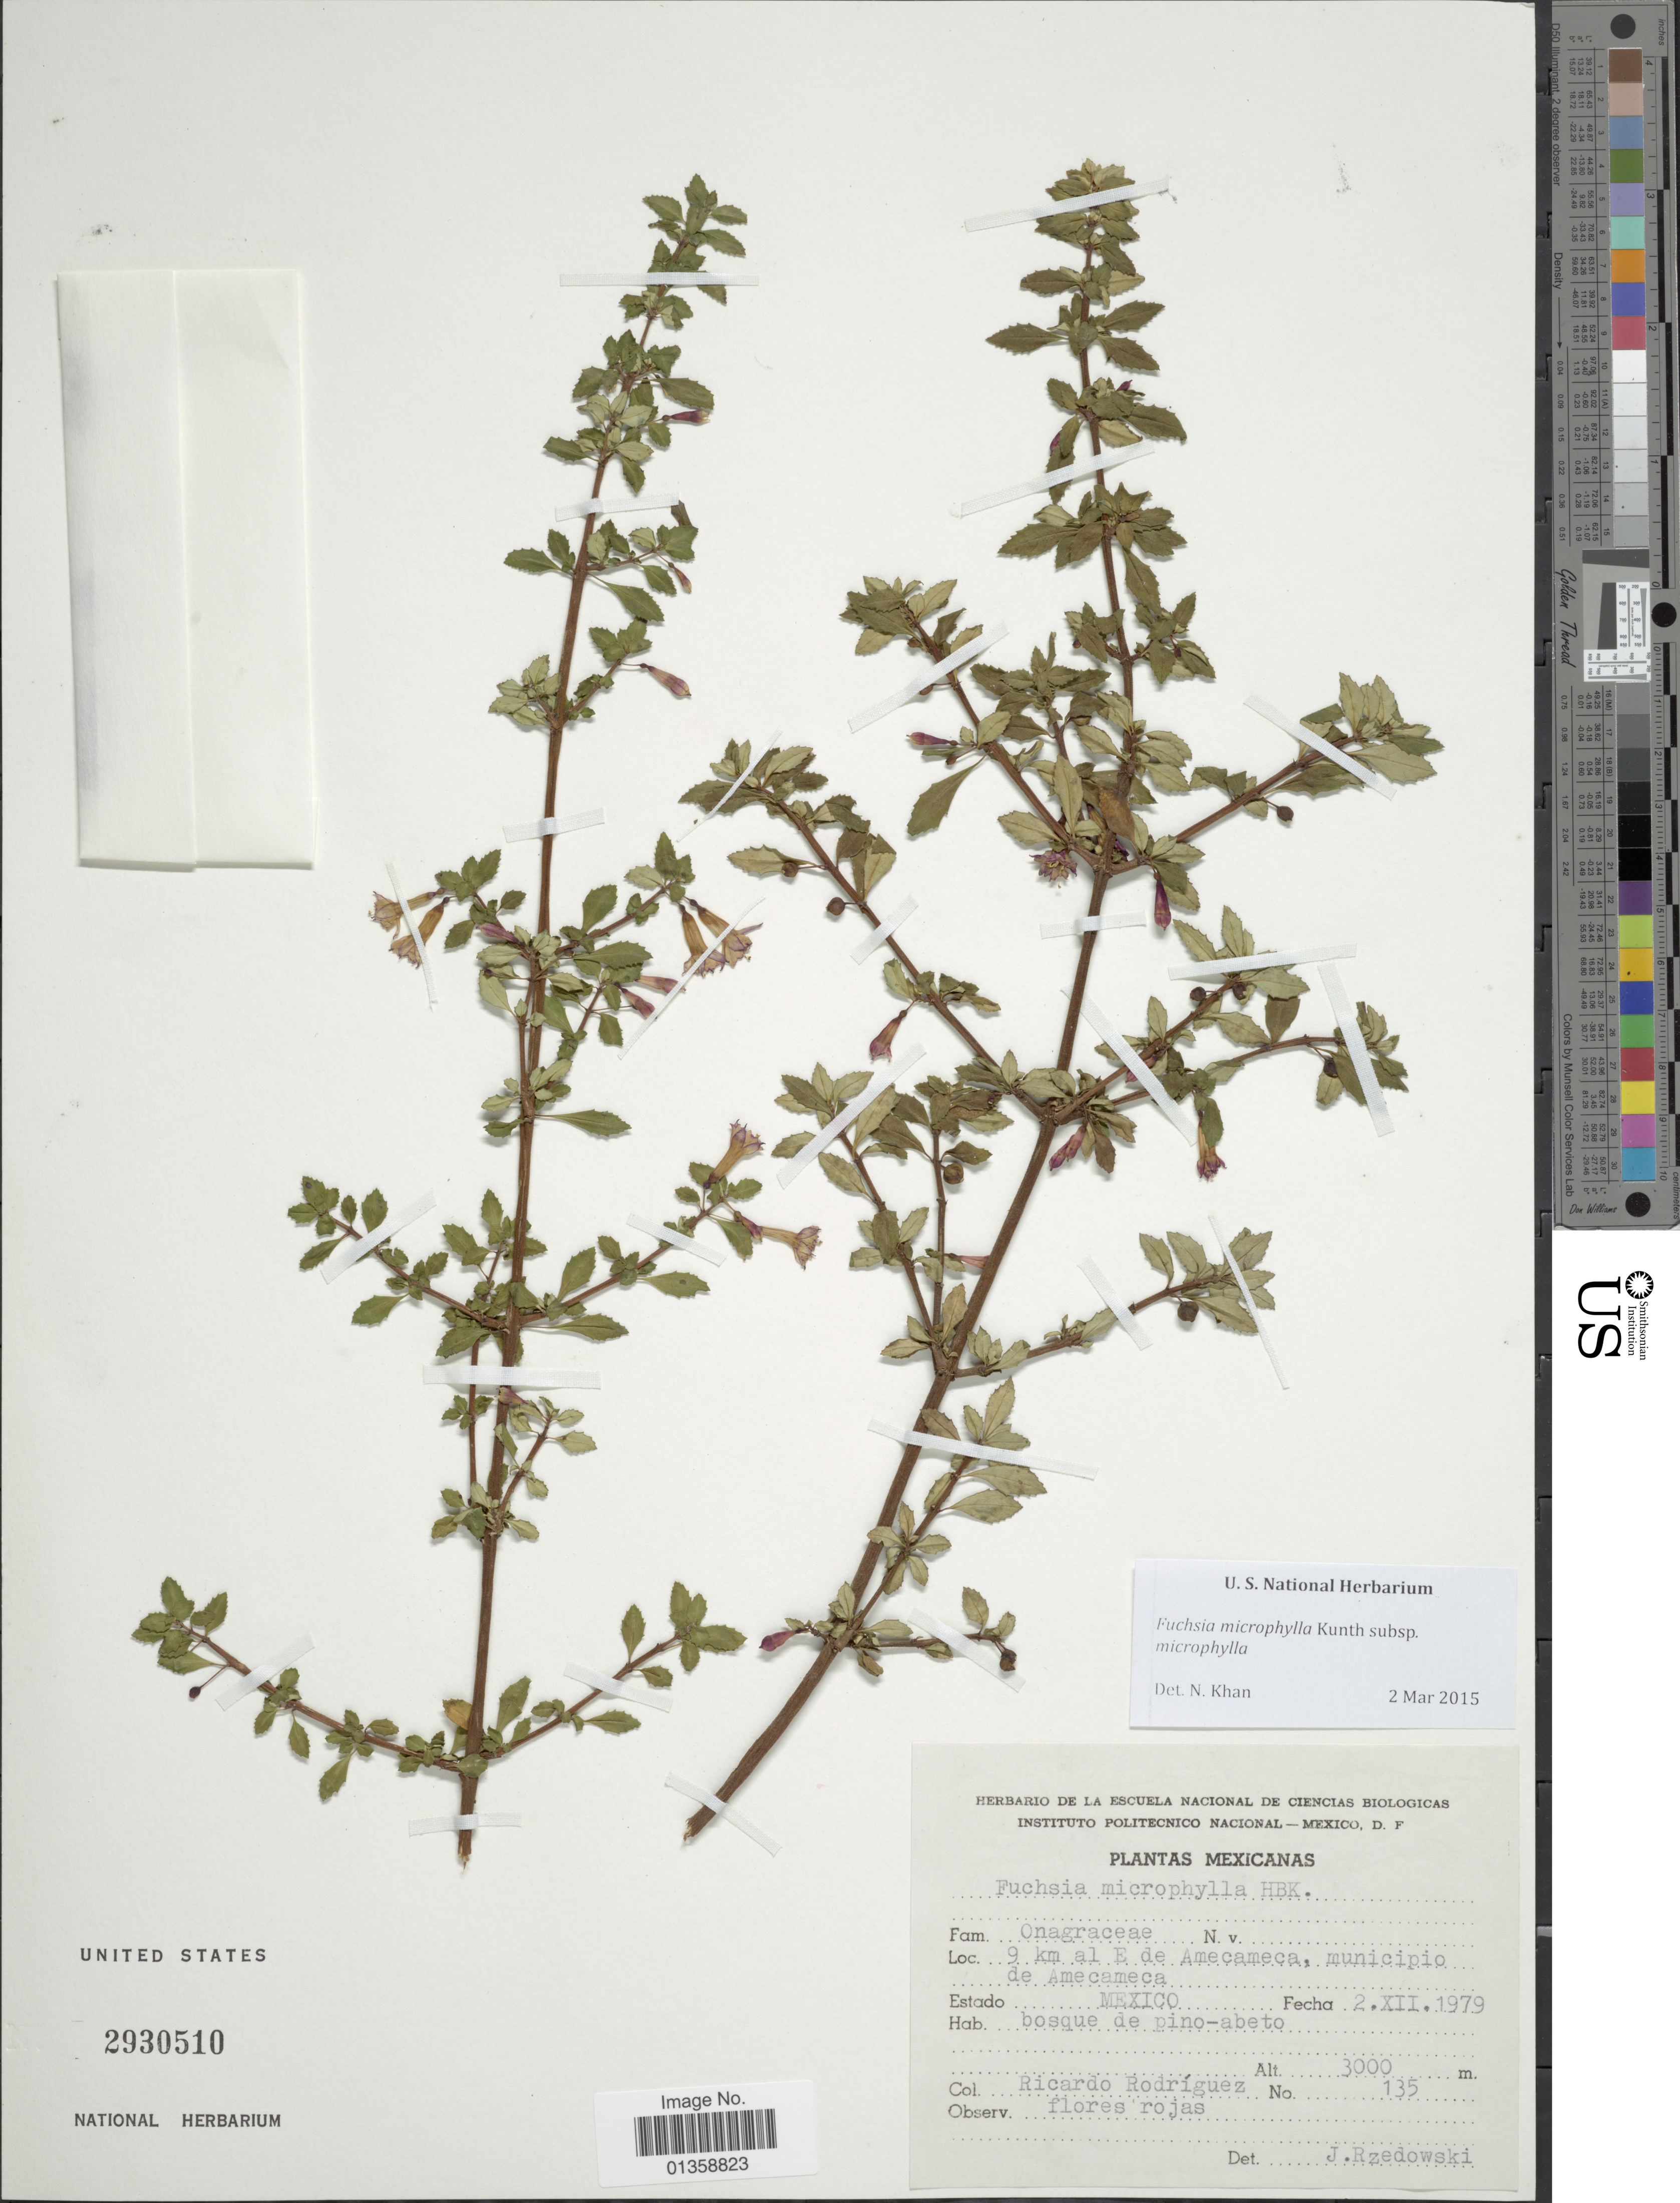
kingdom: Plantae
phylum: Tracheophyta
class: Magnoliopsida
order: Myrtales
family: Onagraceae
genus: Fuchsia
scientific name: Fuchsia microphylla subsp. microphylla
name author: Kunth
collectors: R. Rodríguez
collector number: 135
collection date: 1979-12-02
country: Mexico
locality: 9 km al E de Amecameca, municipio de Amecameca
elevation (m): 3000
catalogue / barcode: US 2930510